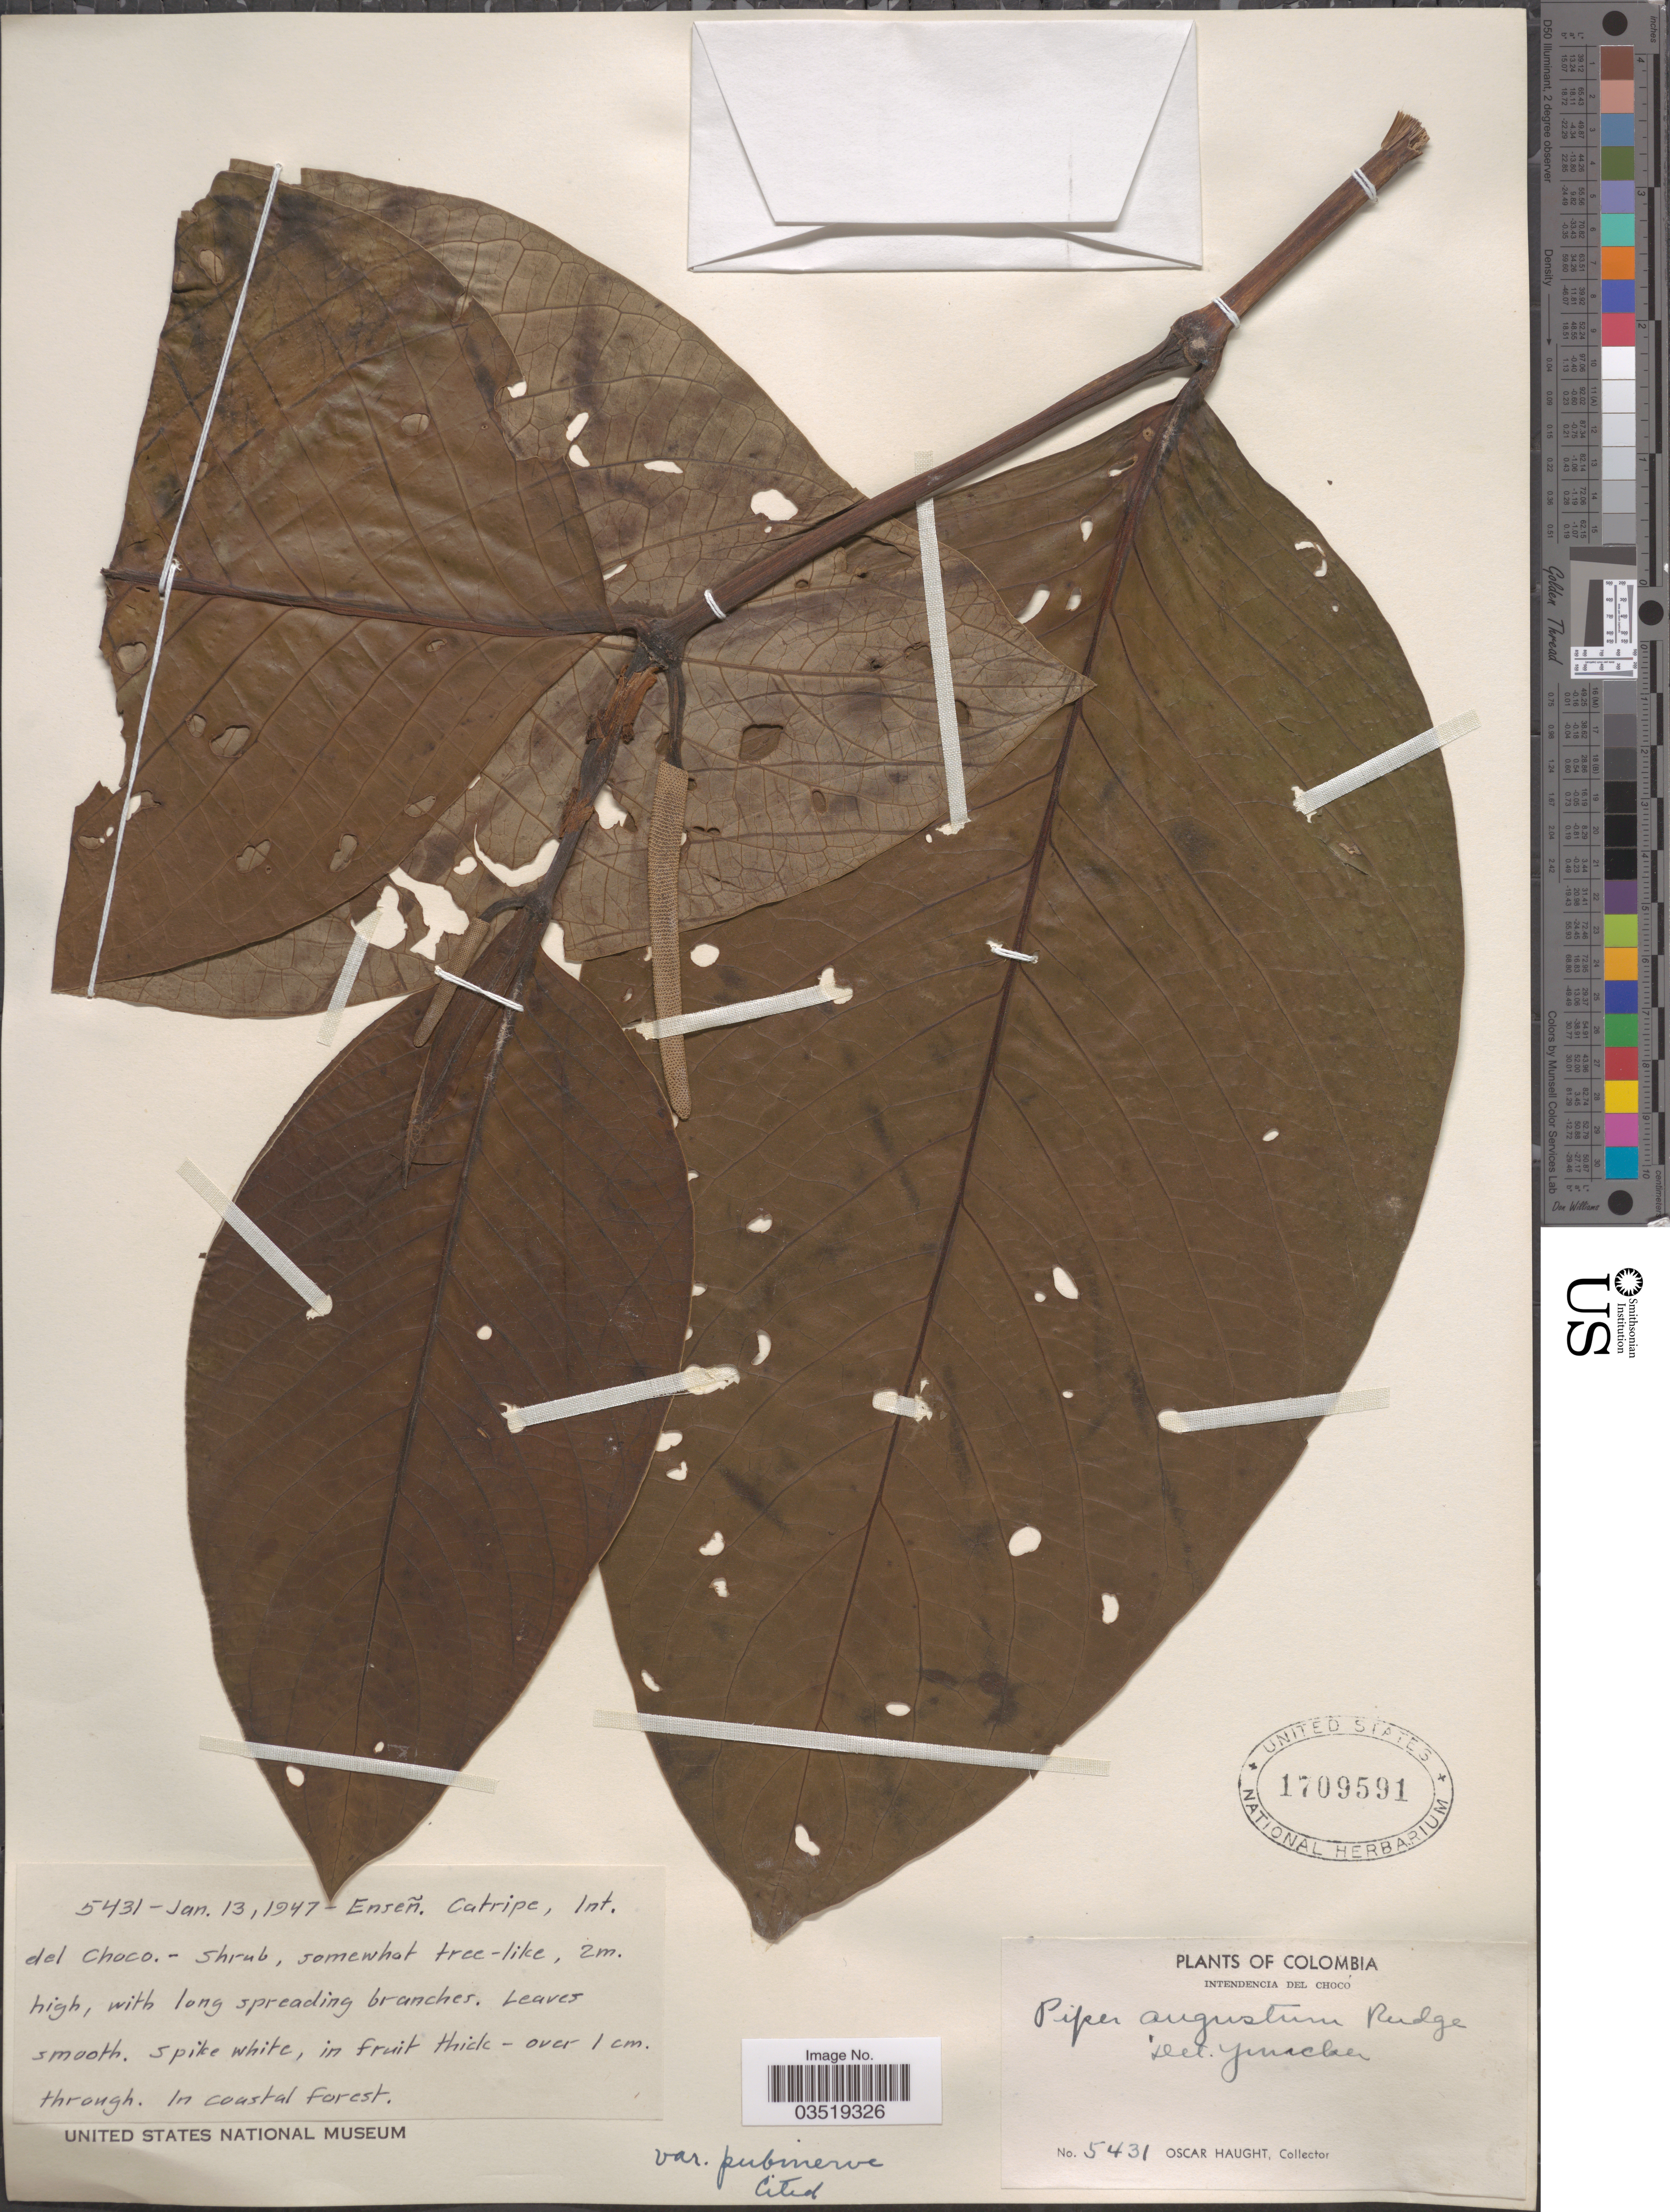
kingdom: Plantae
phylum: Tracheophyta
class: Magnoliopsida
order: Piperales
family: Piperaceae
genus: Piper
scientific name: Piper augustum var. pubinerve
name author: Trel. & Yunck.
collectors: O. L. Haught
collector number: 5431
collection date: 1947-01-13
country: Colombia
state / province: Chocó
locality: Intendencia del Choco. Enseñ. Catripe.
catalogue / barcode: US 1709591